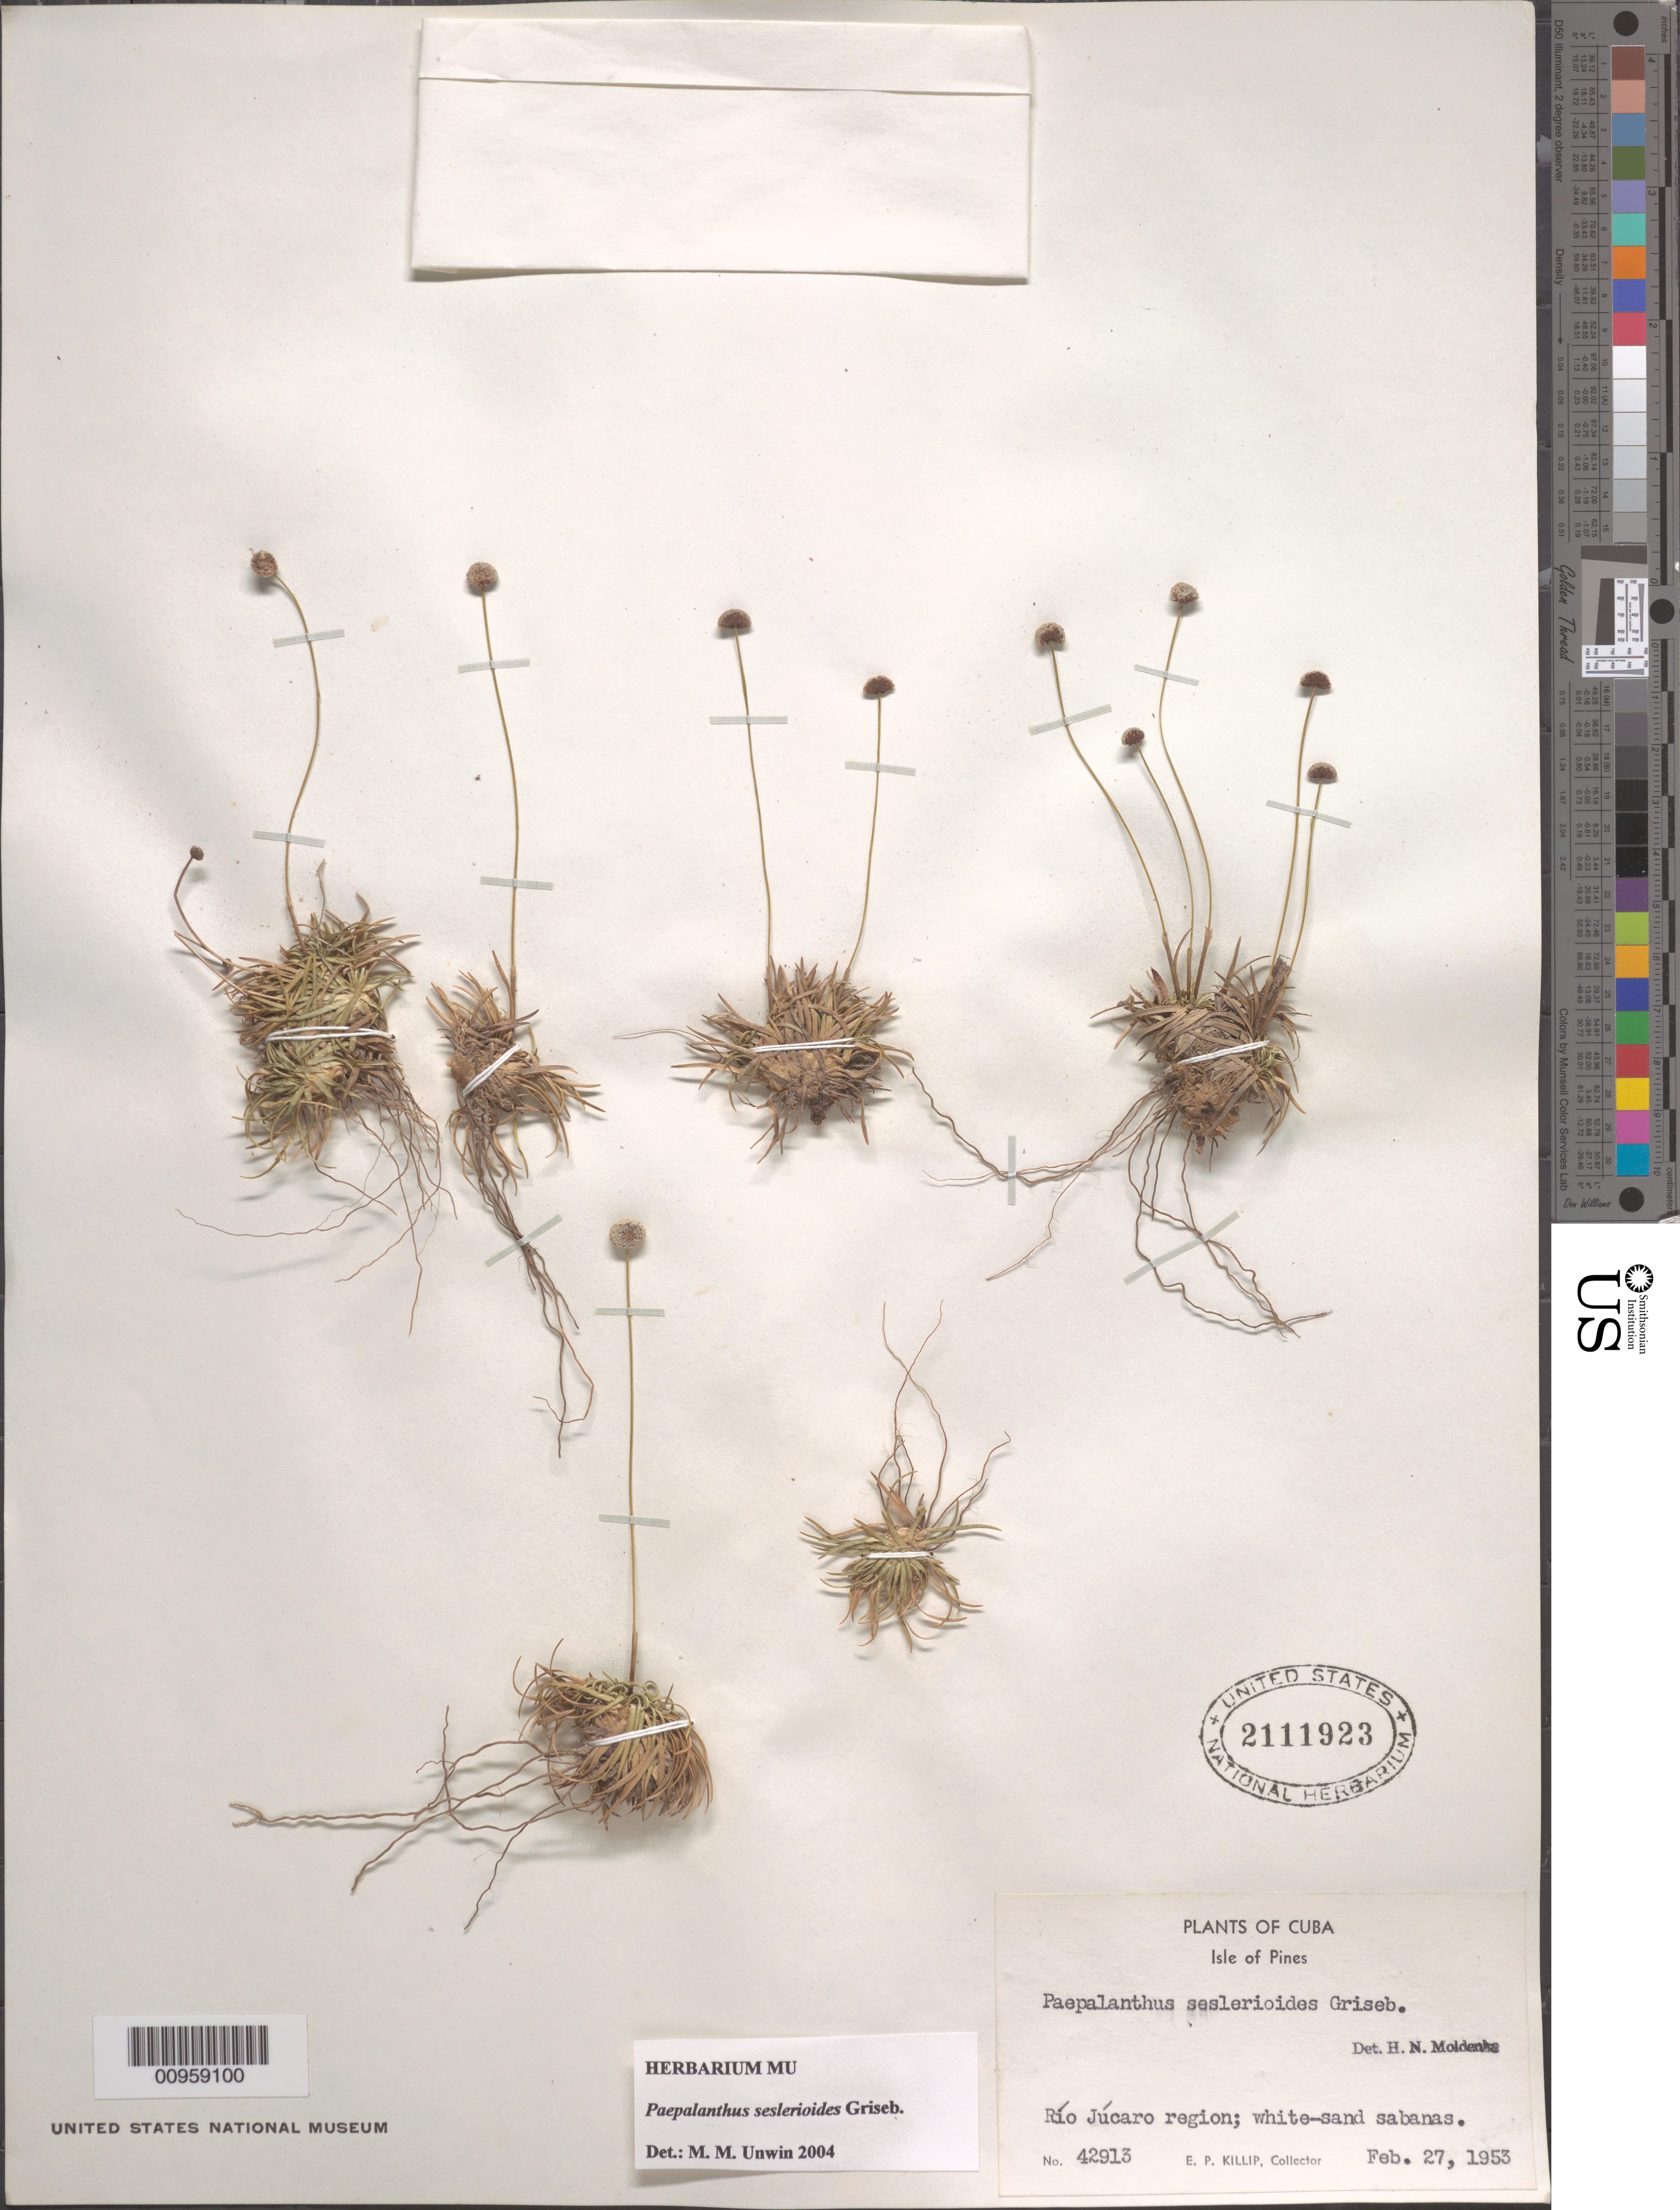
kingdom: Plantae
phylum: Tracheophyta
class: Liliopsida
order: Poales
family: Eriocaulaceae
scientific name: Giuliettia seslerioides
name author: (Griseb.) Andrino & Sano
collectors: E. P. Killip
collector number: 42913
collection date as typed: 27 Feb 1953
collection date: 1953-02-27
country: Cuba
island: Isla de la Juventud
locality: Río Júcaro Region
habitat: White-sand sabanas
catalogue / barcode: US 2111923